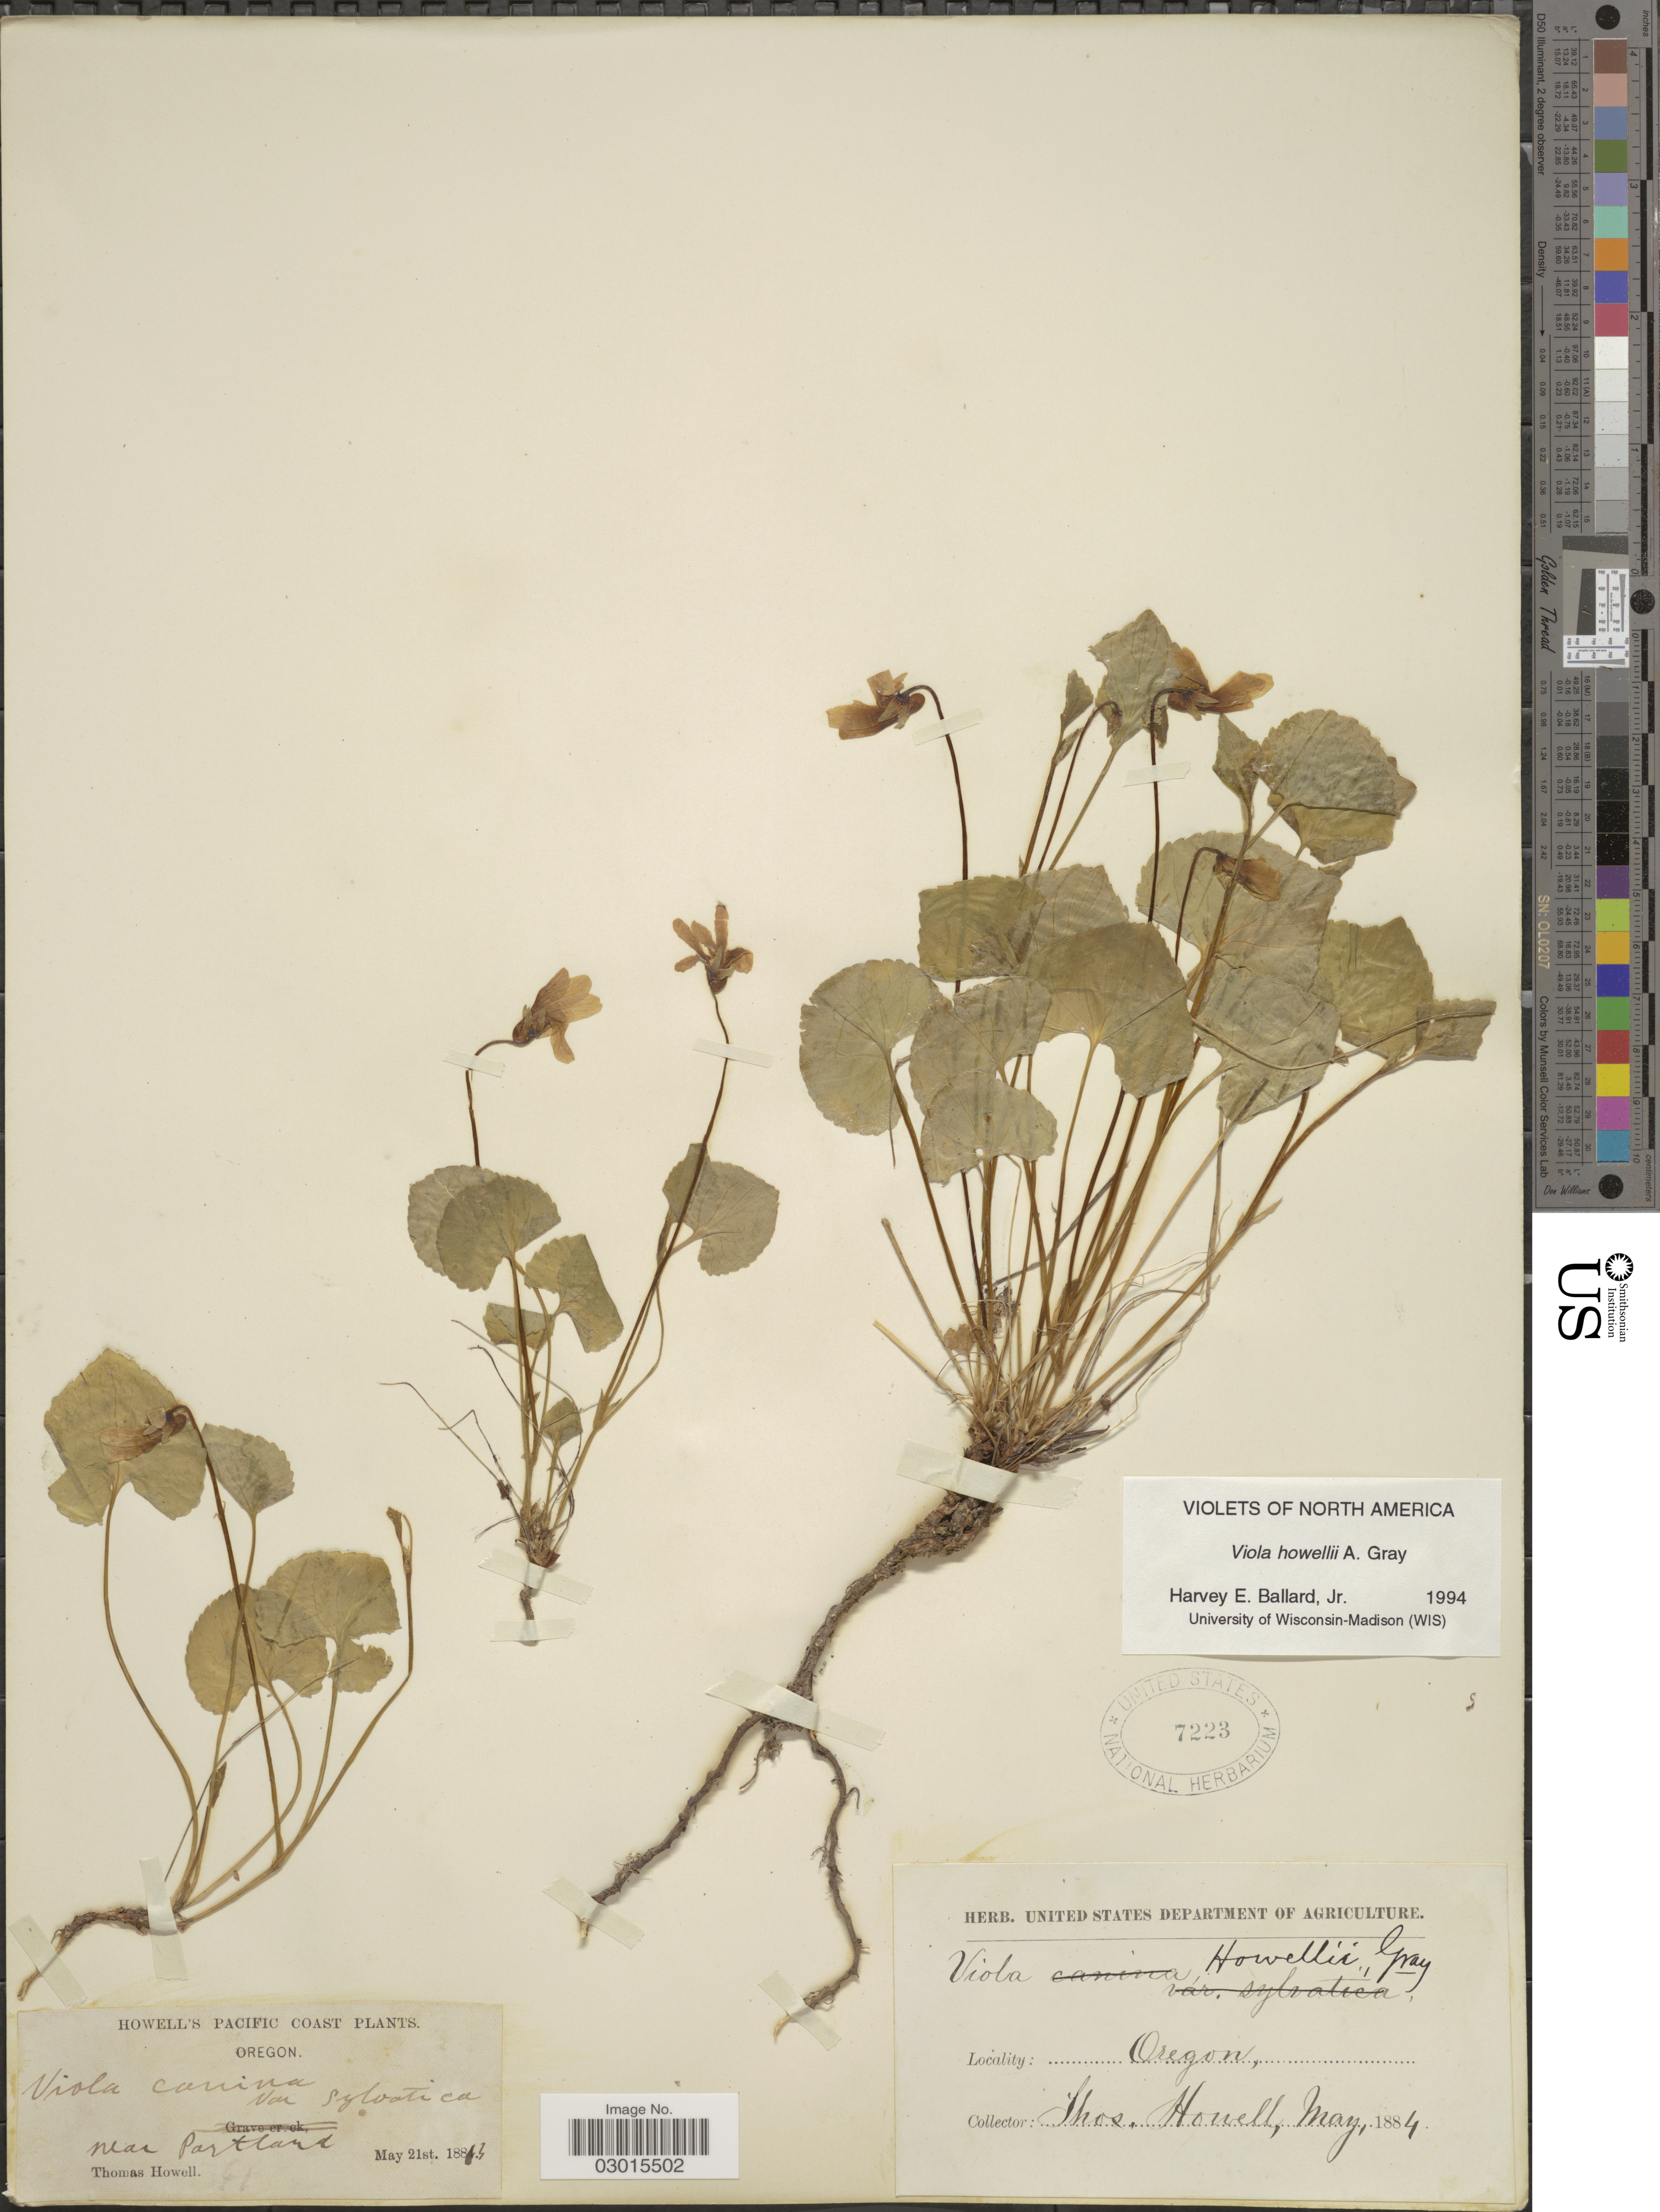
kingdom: Plantae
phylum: Tracheophyta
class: Magnoliopsida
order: Malpighiales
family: Violaceae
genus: Viola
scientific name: Viola hookeriana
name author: Kunth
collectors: T. Howell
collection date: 1884-05-21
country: United States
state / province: Oregon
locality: Pacific Coast. Near Portland.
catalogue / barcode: US 7223